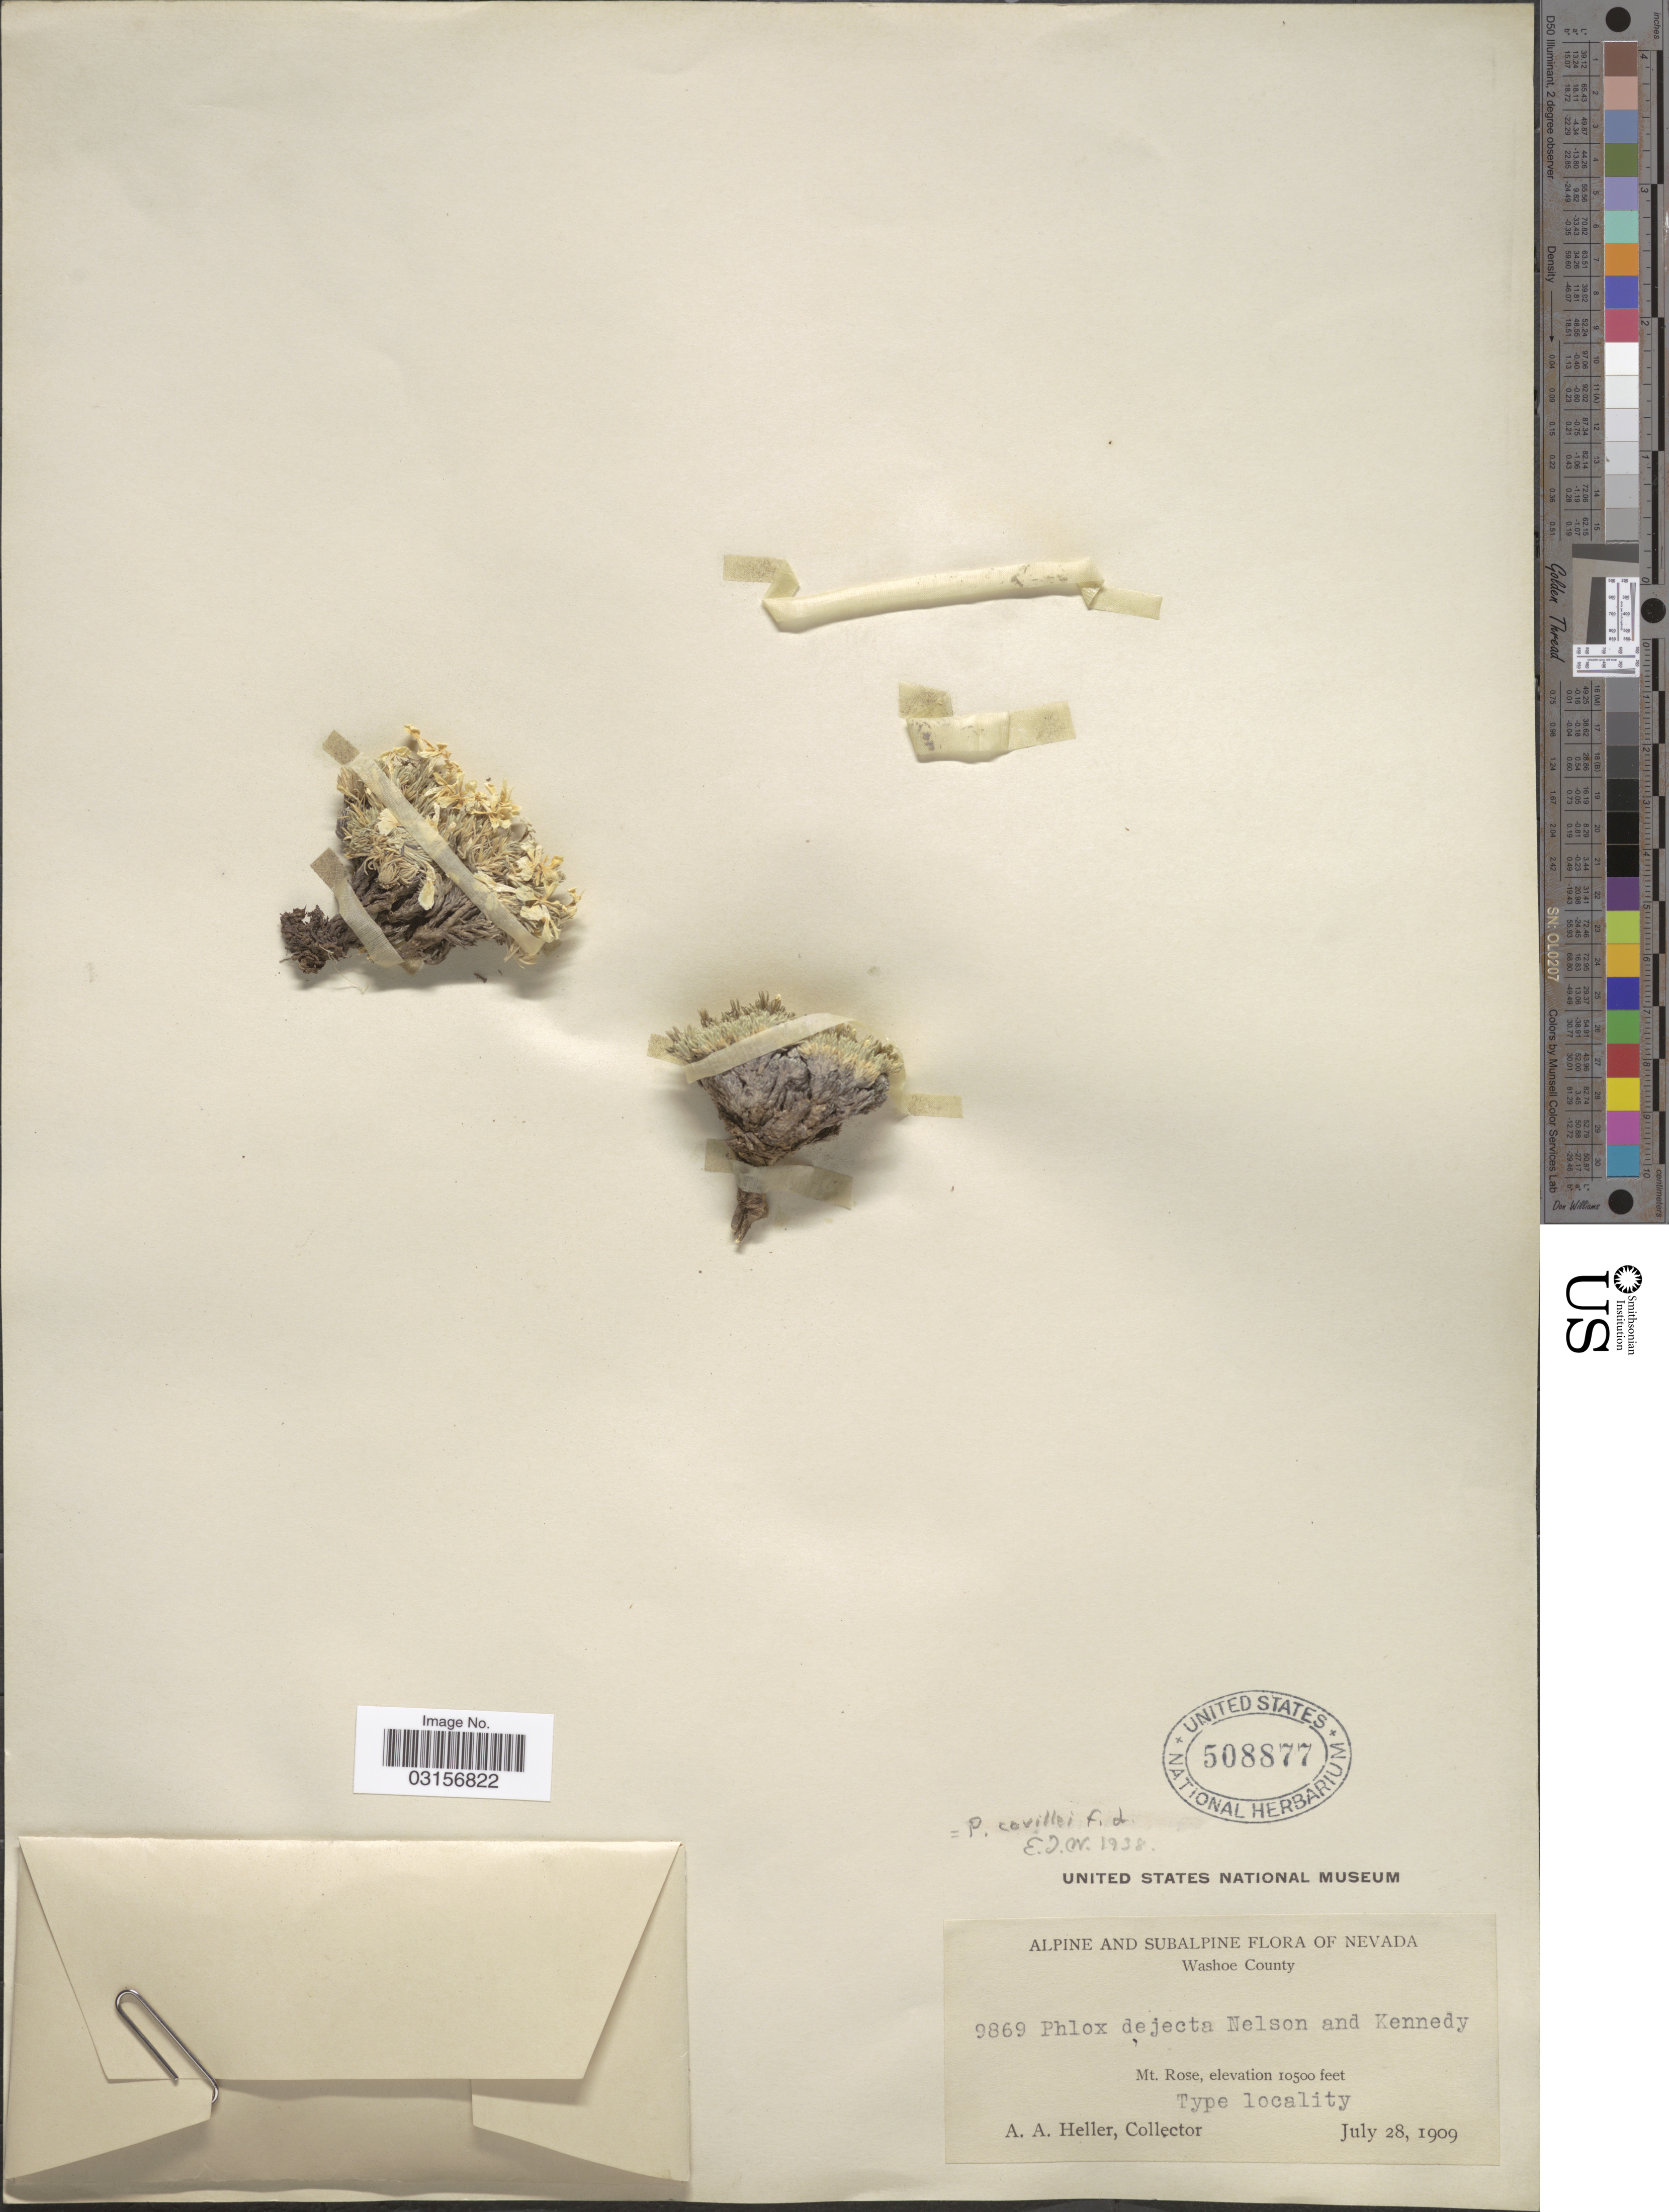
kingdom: Plantae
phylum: Tracheophyta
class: Magnoliopsida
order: Ericales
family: Polemoniaceae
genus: Phlox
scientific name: Phlox condensata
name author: (A. Gray) E.E. Nelson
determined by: Mayfield, M. H.; Ferguson, C. J.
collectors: A. A. Heller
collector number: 9869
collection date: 1909-07-28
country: United States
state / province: Nevada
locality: Alpine and Subalpine of Nevada, Washoe County, Mt. Rose.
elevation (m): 3200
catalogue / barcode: US 508877